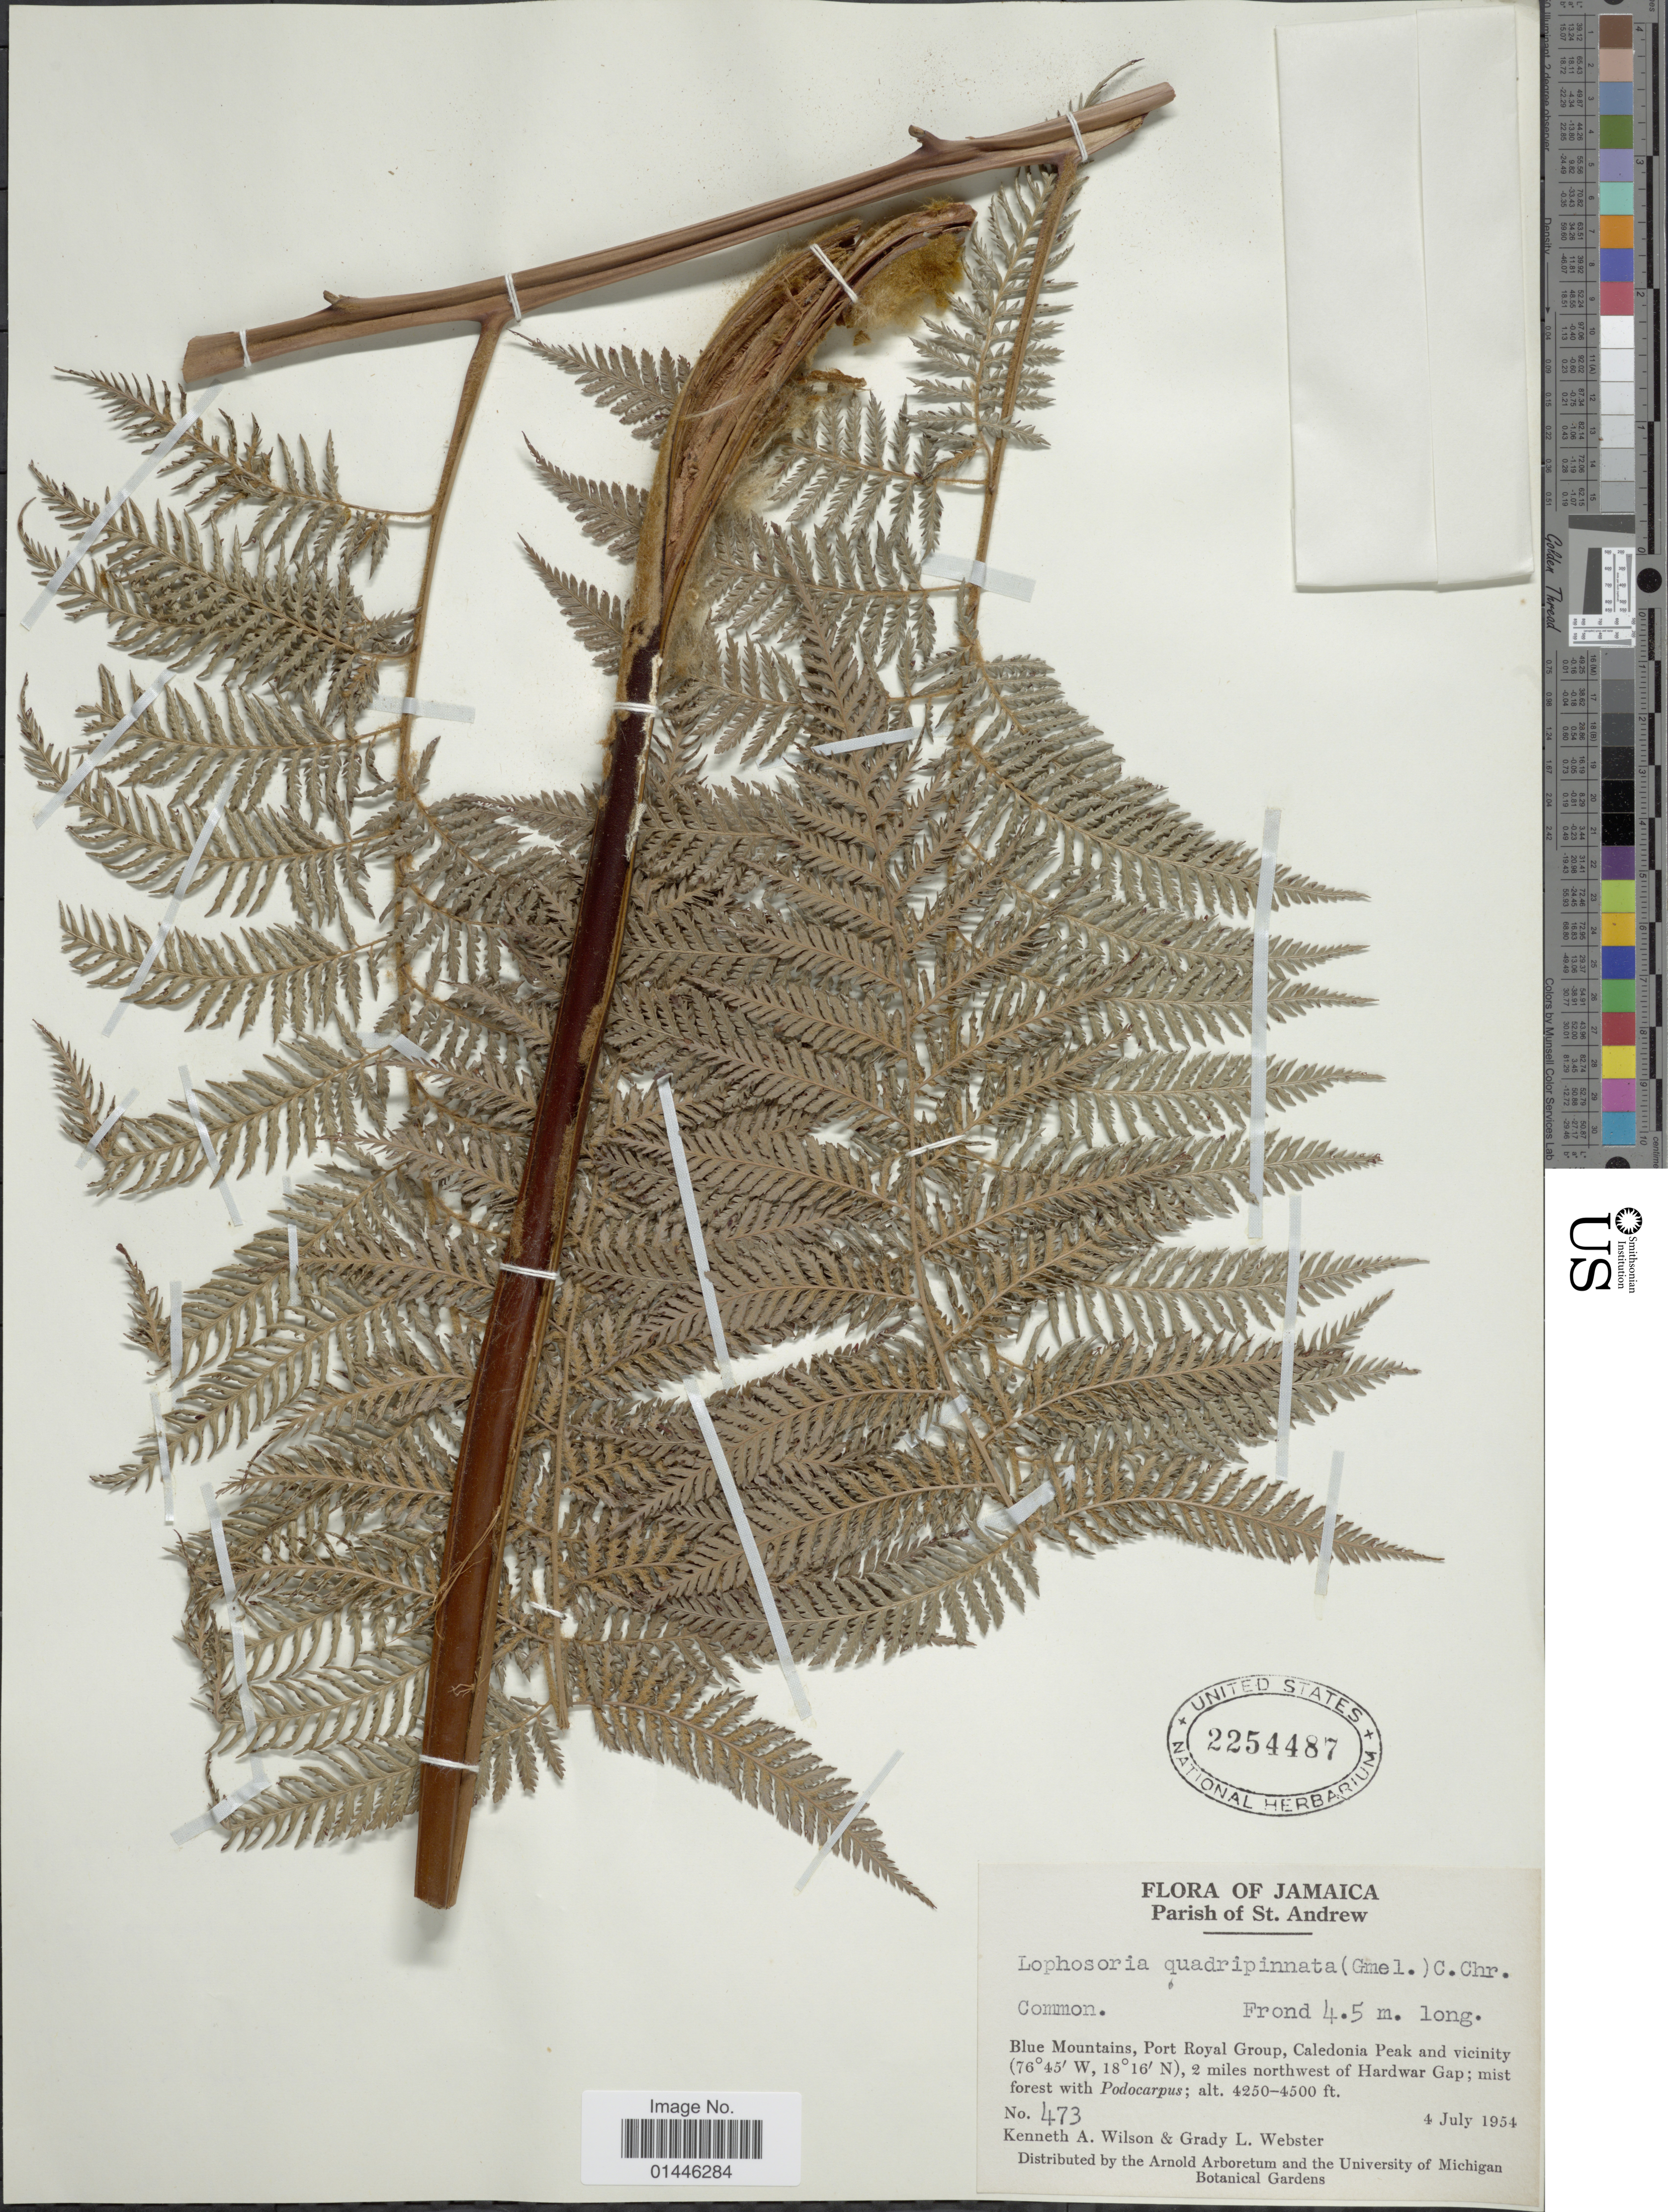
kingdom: Plantae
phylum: Tracheophyta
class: Polypodiopsida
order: Cyatheales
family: Dicksoniaceae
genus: Lophosoria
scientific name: Lophosoria quadripinnata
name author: (J.F. Gmel.) C. Chr.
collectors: K. A. Wilson & G. L. Webster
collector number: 473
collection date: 1954-07-04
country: Jamaica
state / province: Saint Andrew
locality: Parish of St. Andrew. Blue Mountains, Port Royal Group, Caledonia Peak and vicinity, 2 miles northwest of Hardwar Gap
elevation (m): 1295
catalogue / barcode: US 2254487